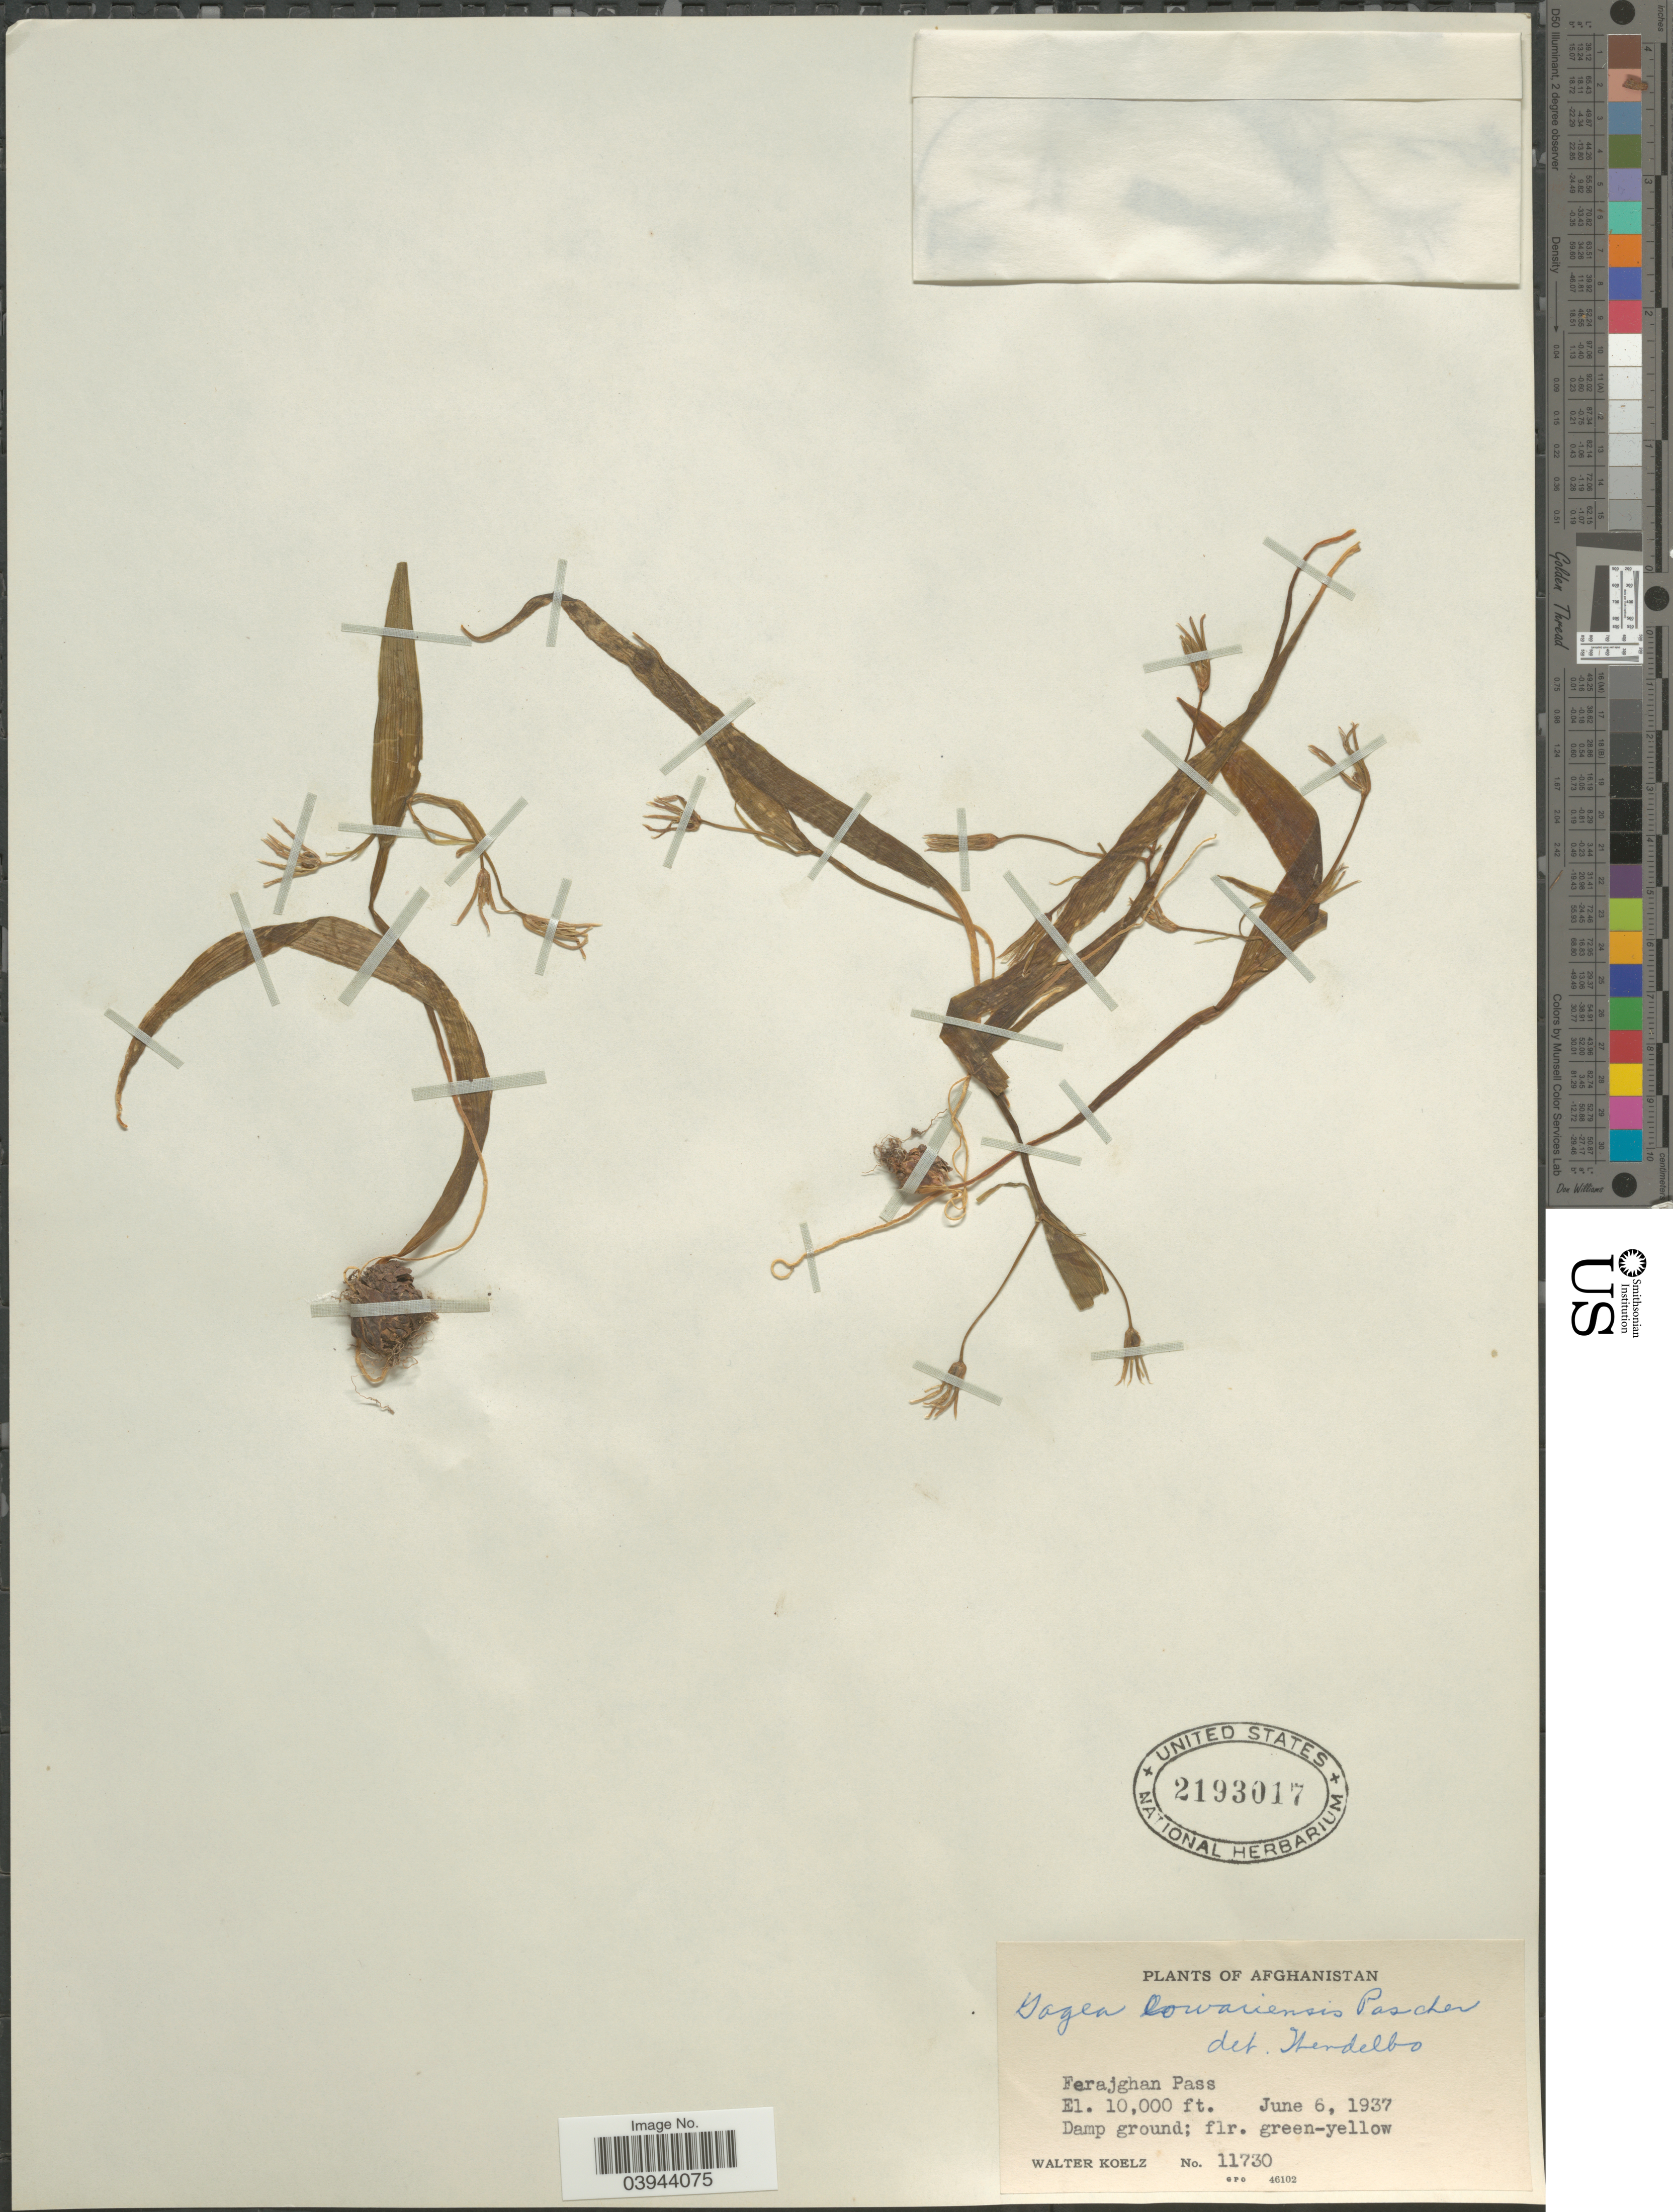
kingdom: Plantae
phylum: Tracheophyta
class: Liliopsida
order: Liliales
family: Liliaceae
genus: Gagea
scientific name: Gagea lowariensis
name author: Pascher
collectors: W. N. Koelz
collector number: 11730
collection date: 1937-06-06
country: Afghanistan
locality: Ferajghan Pass.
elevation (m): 3048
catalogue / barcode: US 2193017